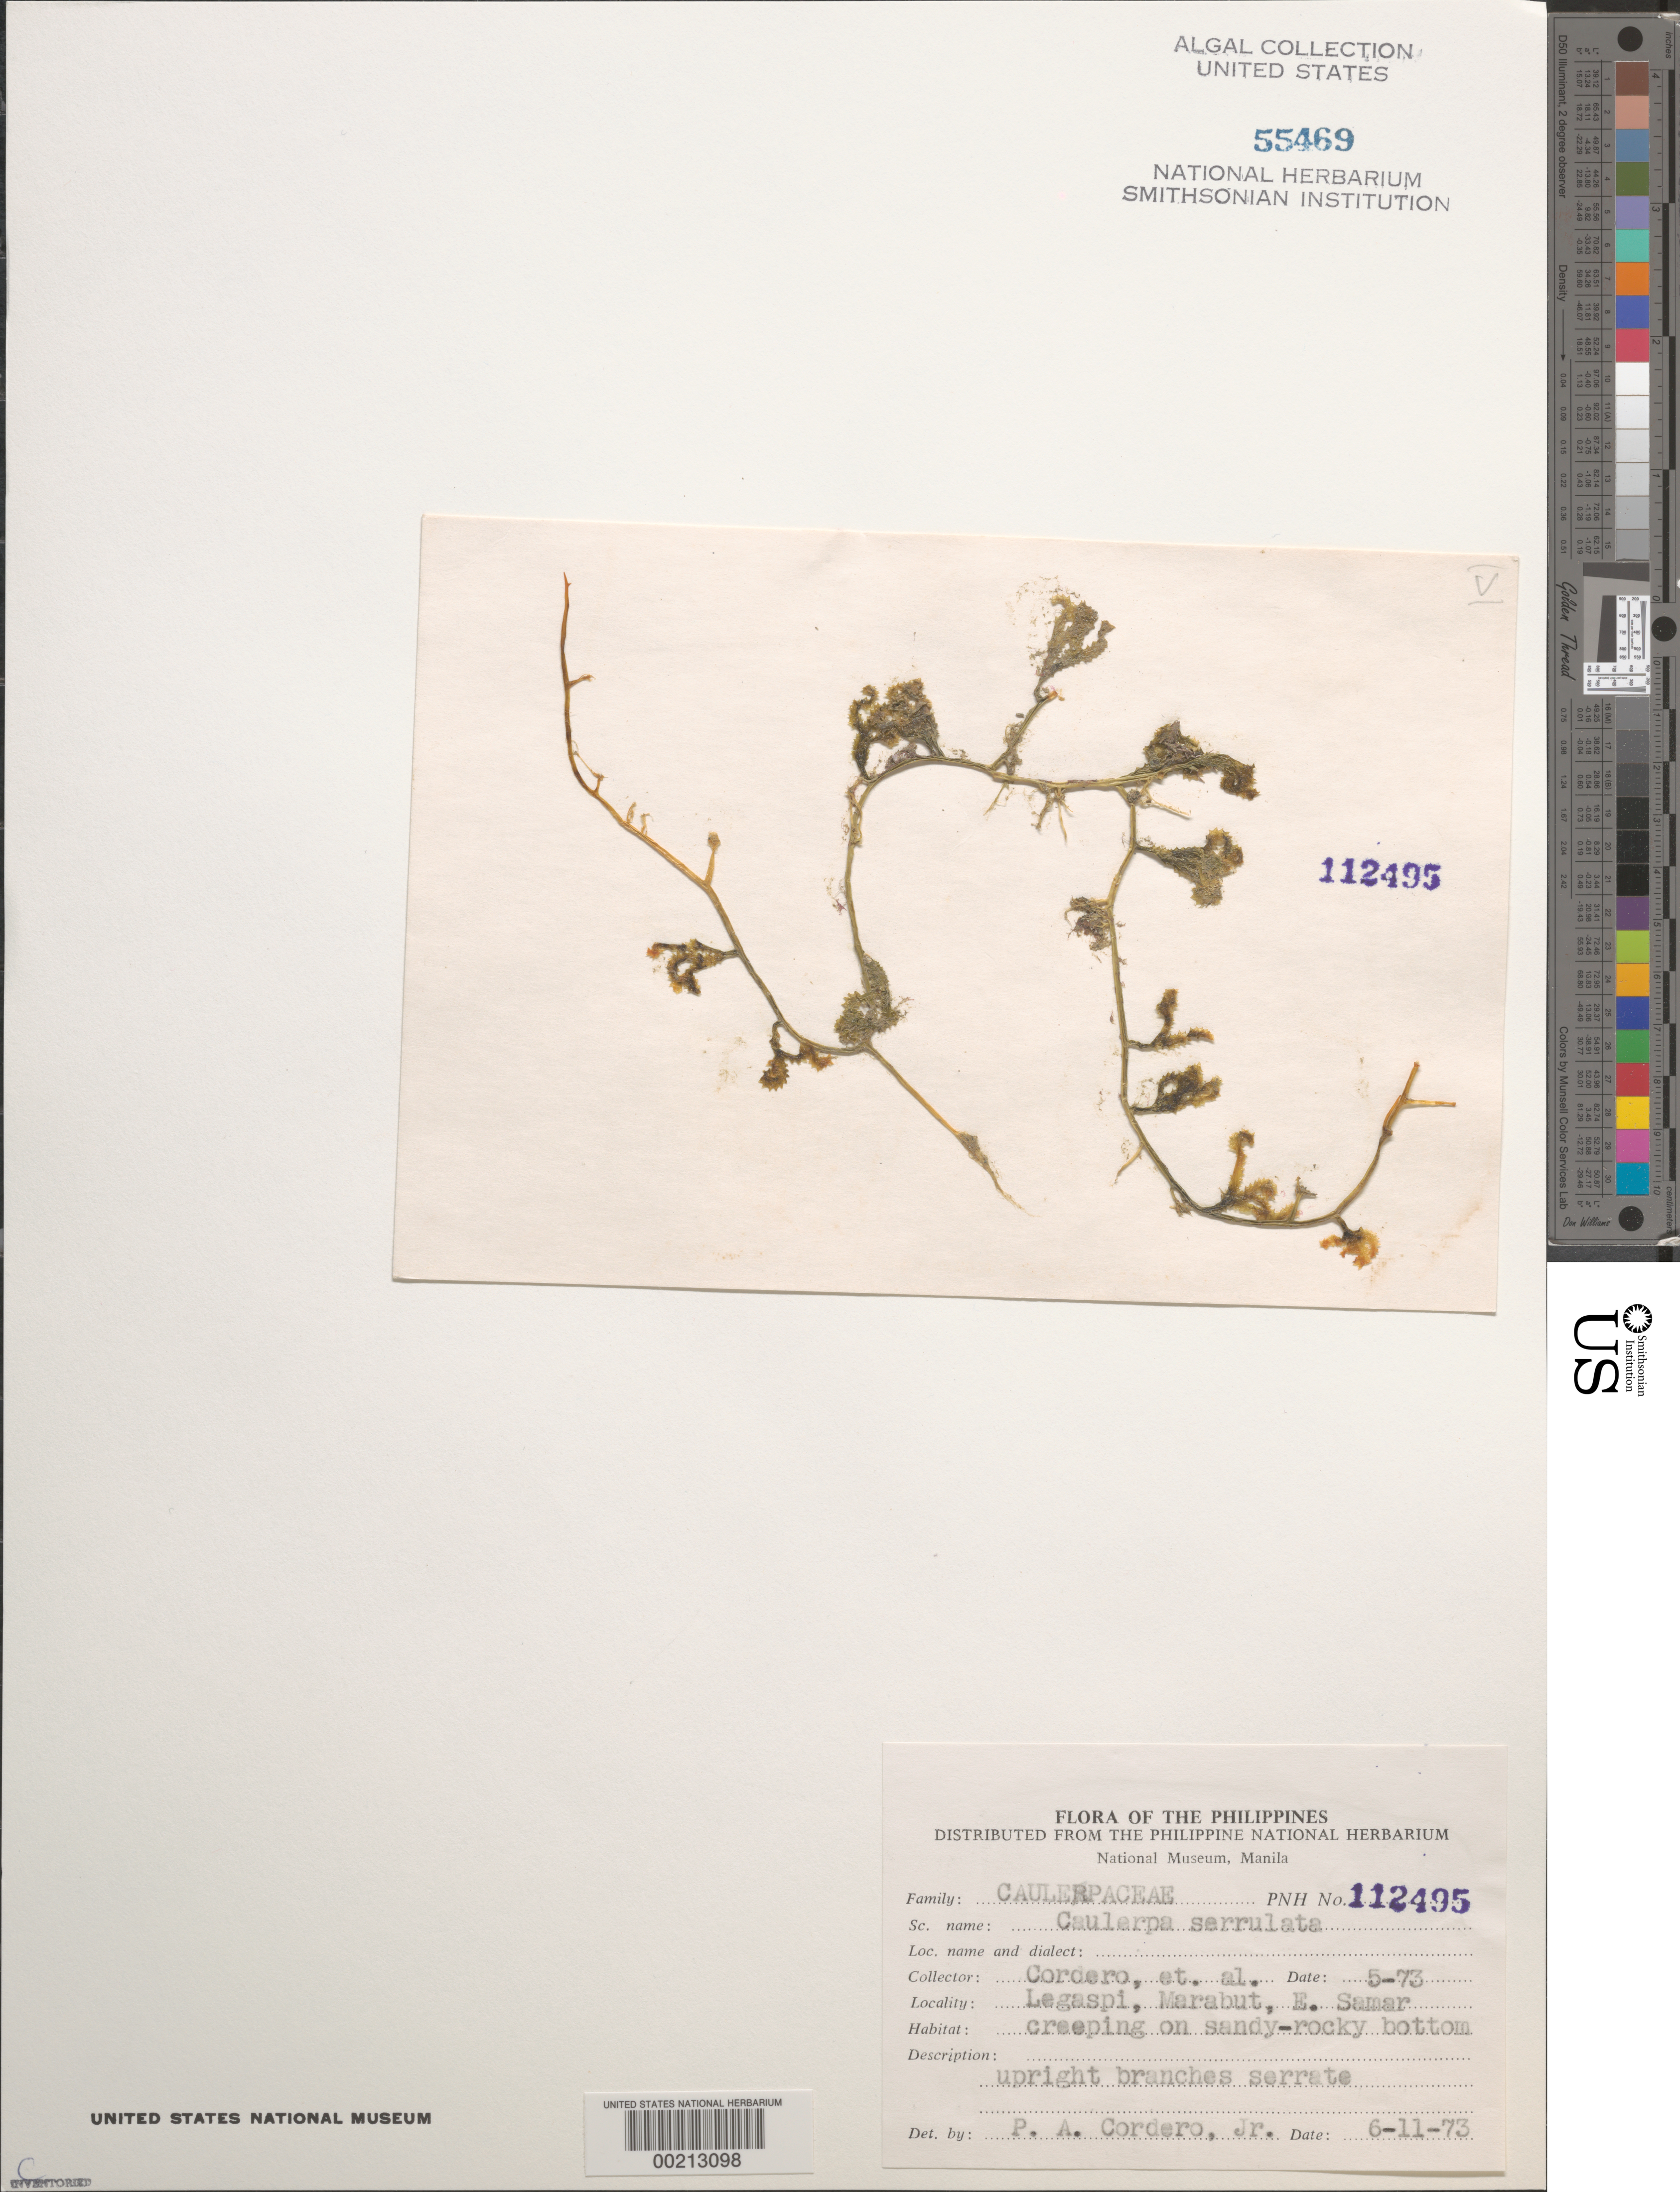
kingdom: Plantae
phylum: Chlorophyta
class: Ulvophyceae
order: Bryopsidales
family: Caulerpaceae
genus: Caulerpa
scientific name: Caulerpa serrulata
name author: (Forssk.) J. Agardh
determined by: Cordero, P. A., Jr.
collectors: P. A. Cordero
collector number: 11295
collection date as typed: May 1973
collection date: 1973-05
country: Philippines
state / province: Eastern Visayas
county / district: Eastern Samar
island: Samar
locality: Legaspi, Marabut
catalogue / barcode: US 55469